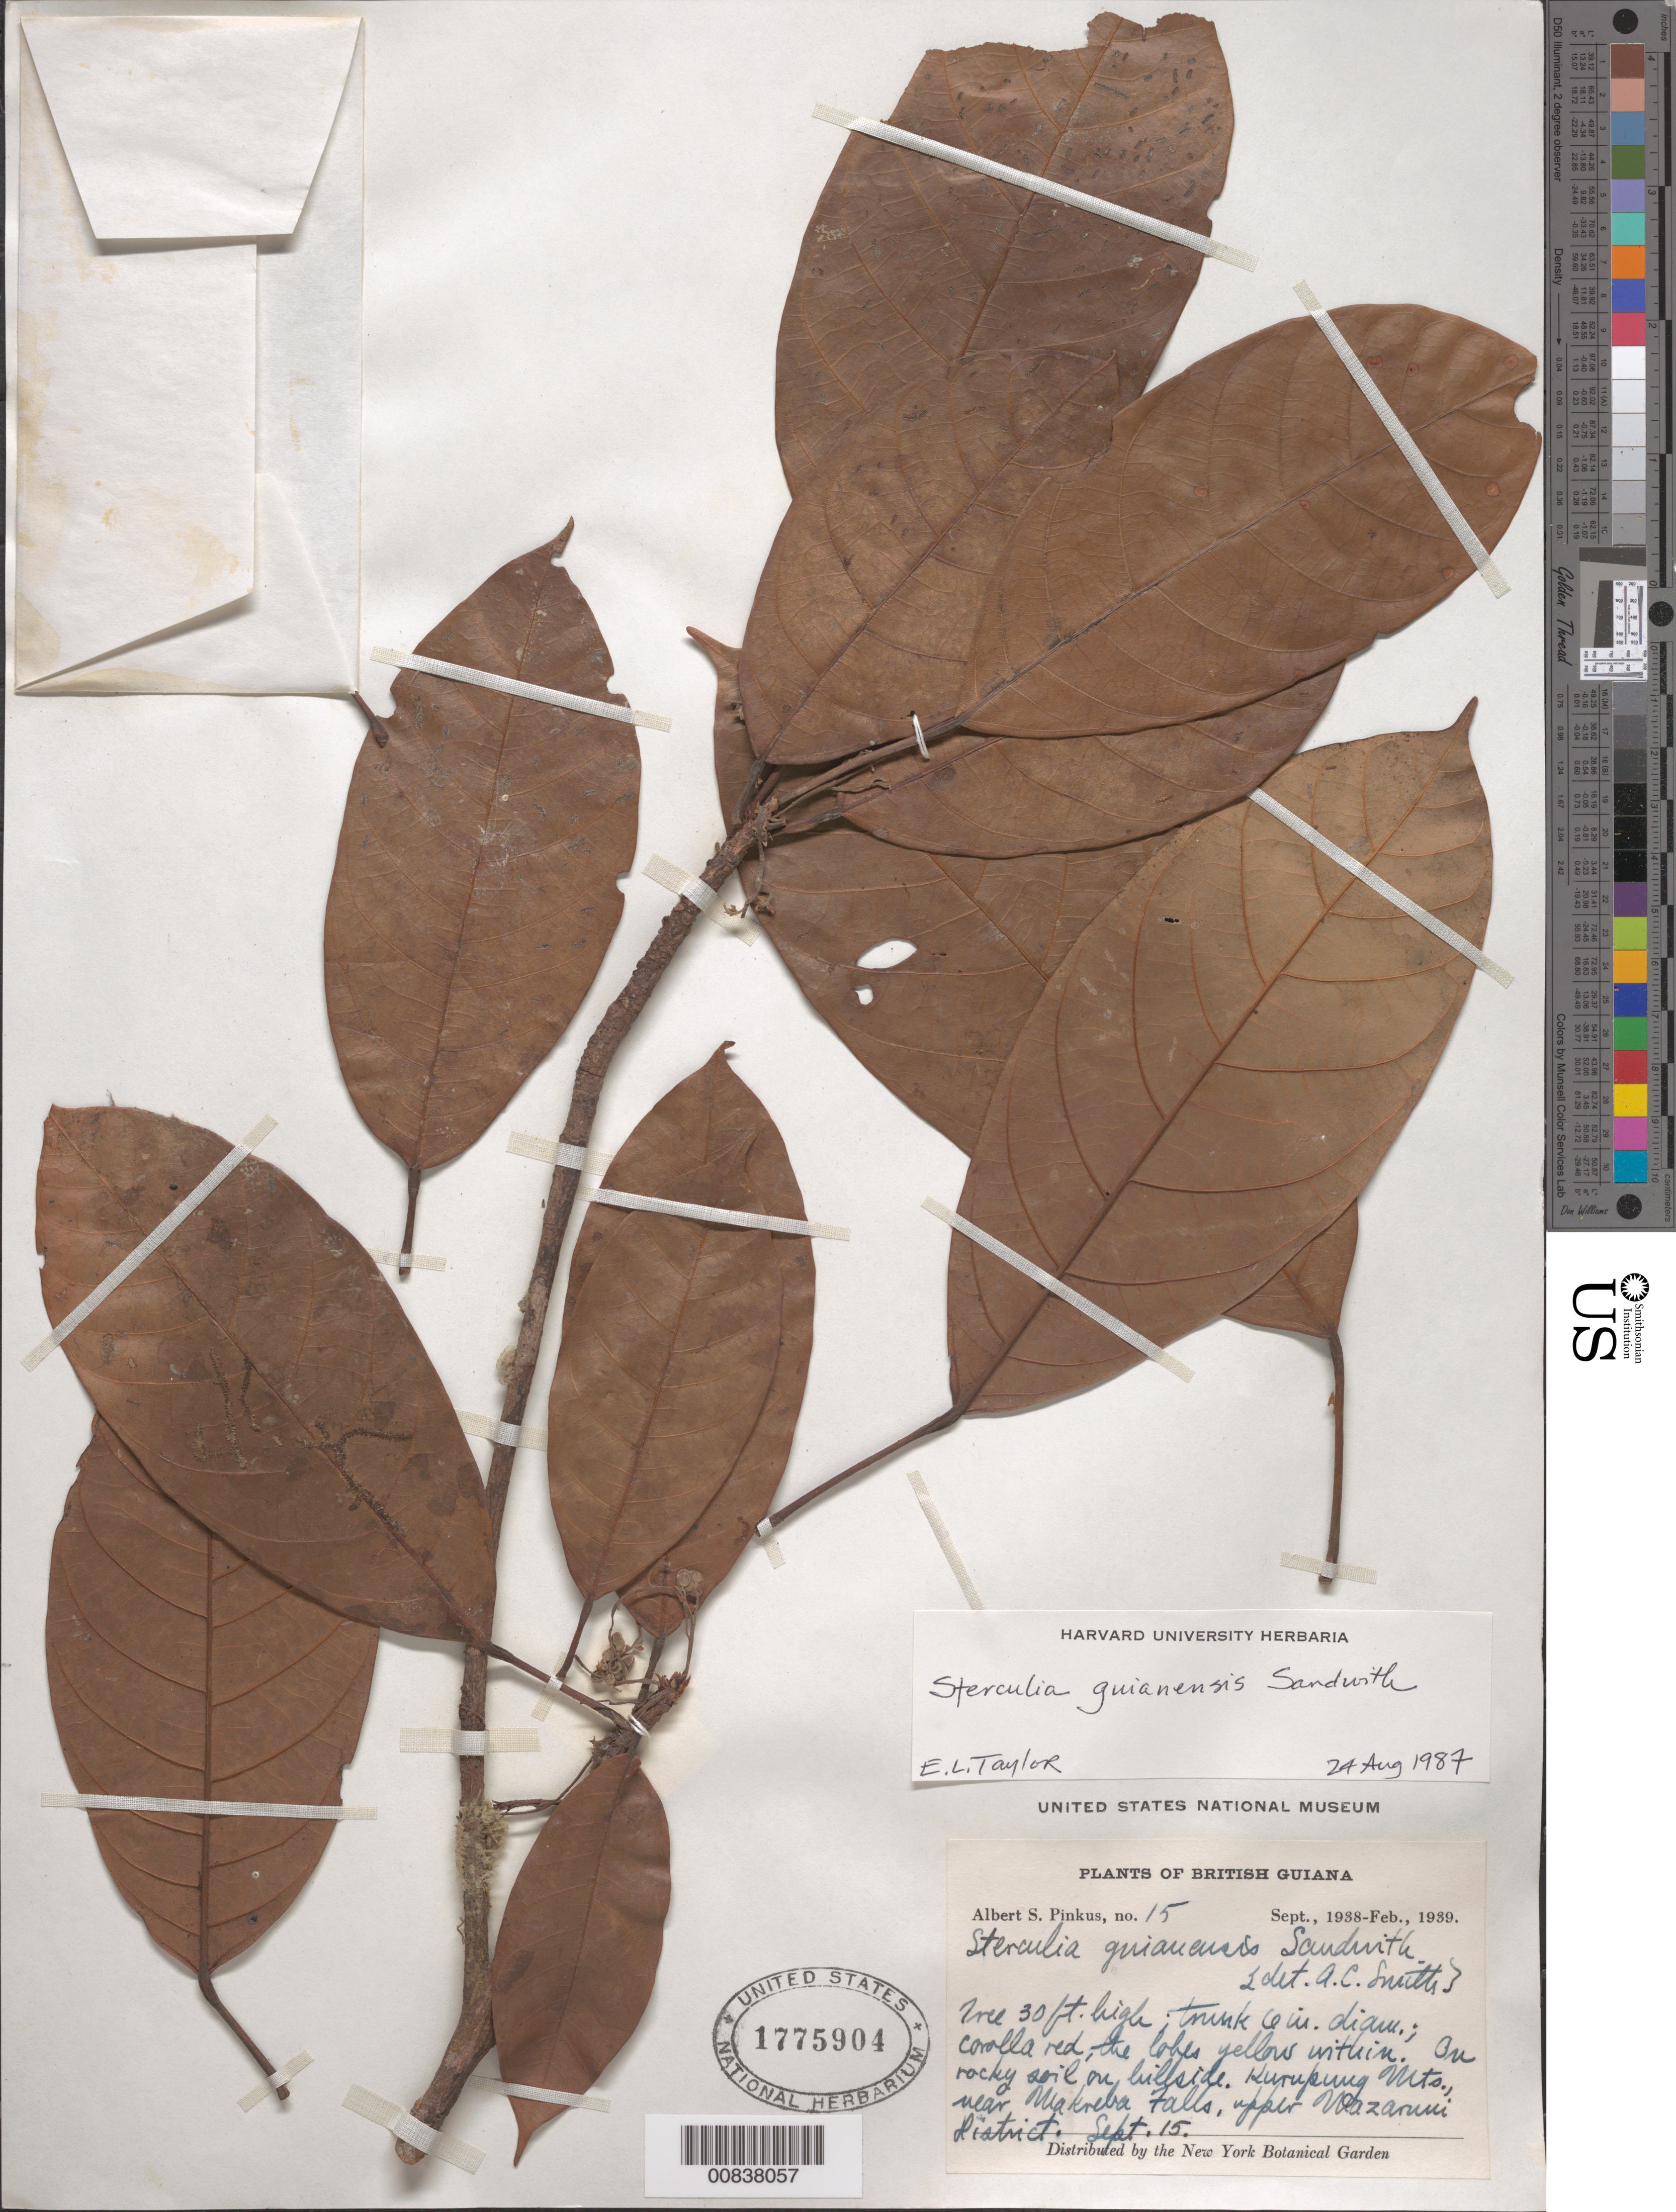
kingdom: Plantae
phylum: Tracheophyta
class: Magnoliopsida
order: Malvales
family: Malvaceae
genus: Sterculia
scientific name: Sterculia guianensis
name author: Sandwith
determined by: Taylor, E. L.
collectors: A. Pinkus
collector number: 15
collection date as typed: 15-Sep-39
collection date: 1939-09-15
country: Guyana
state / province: Cuyuni-Mazaruni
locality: Makreba Falls, Kurupung Mts., upper Mazaruni Dist.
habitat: Rocky soil on hillside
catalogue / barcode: US 1775904